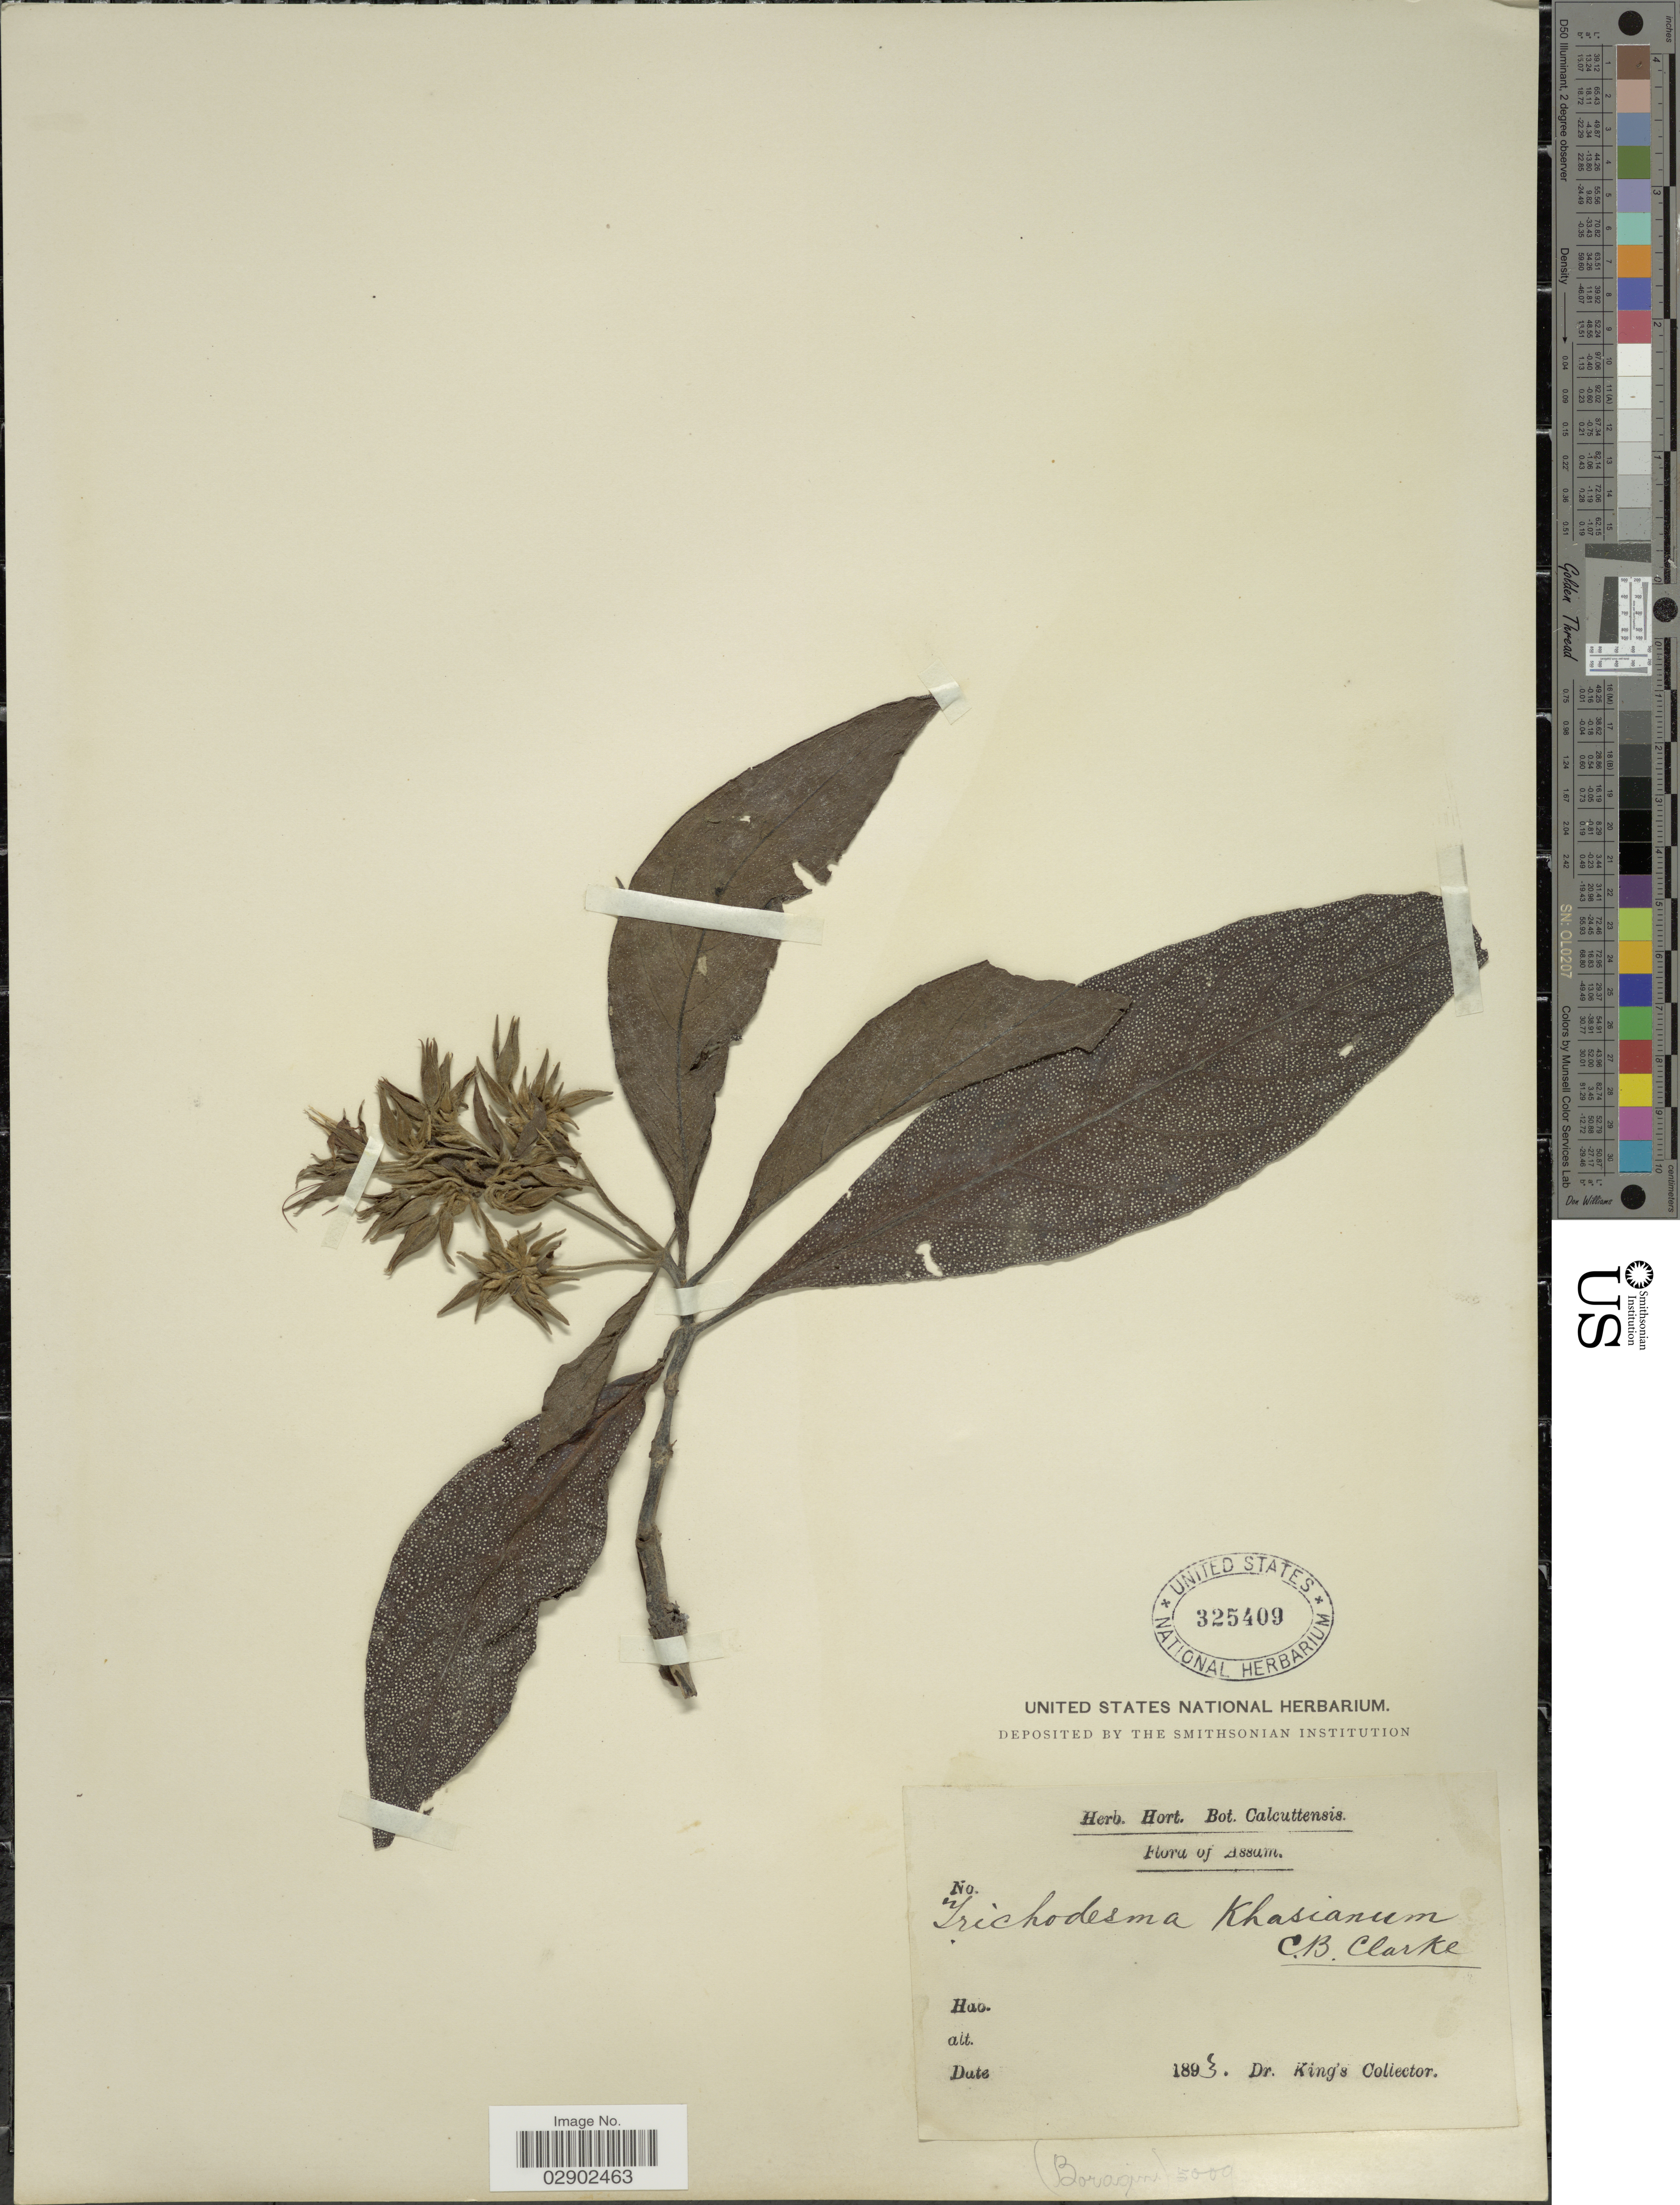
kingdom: Plantae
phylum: Tracheophyta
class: Magnoliopsida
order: Boraginales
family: Boraginaceae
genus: Trichodesma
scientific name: Trichodesma khasianum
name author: C.B. Clarke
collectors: Dr. King's collector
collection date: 1893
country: India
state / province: Assam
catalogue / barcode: US 325409